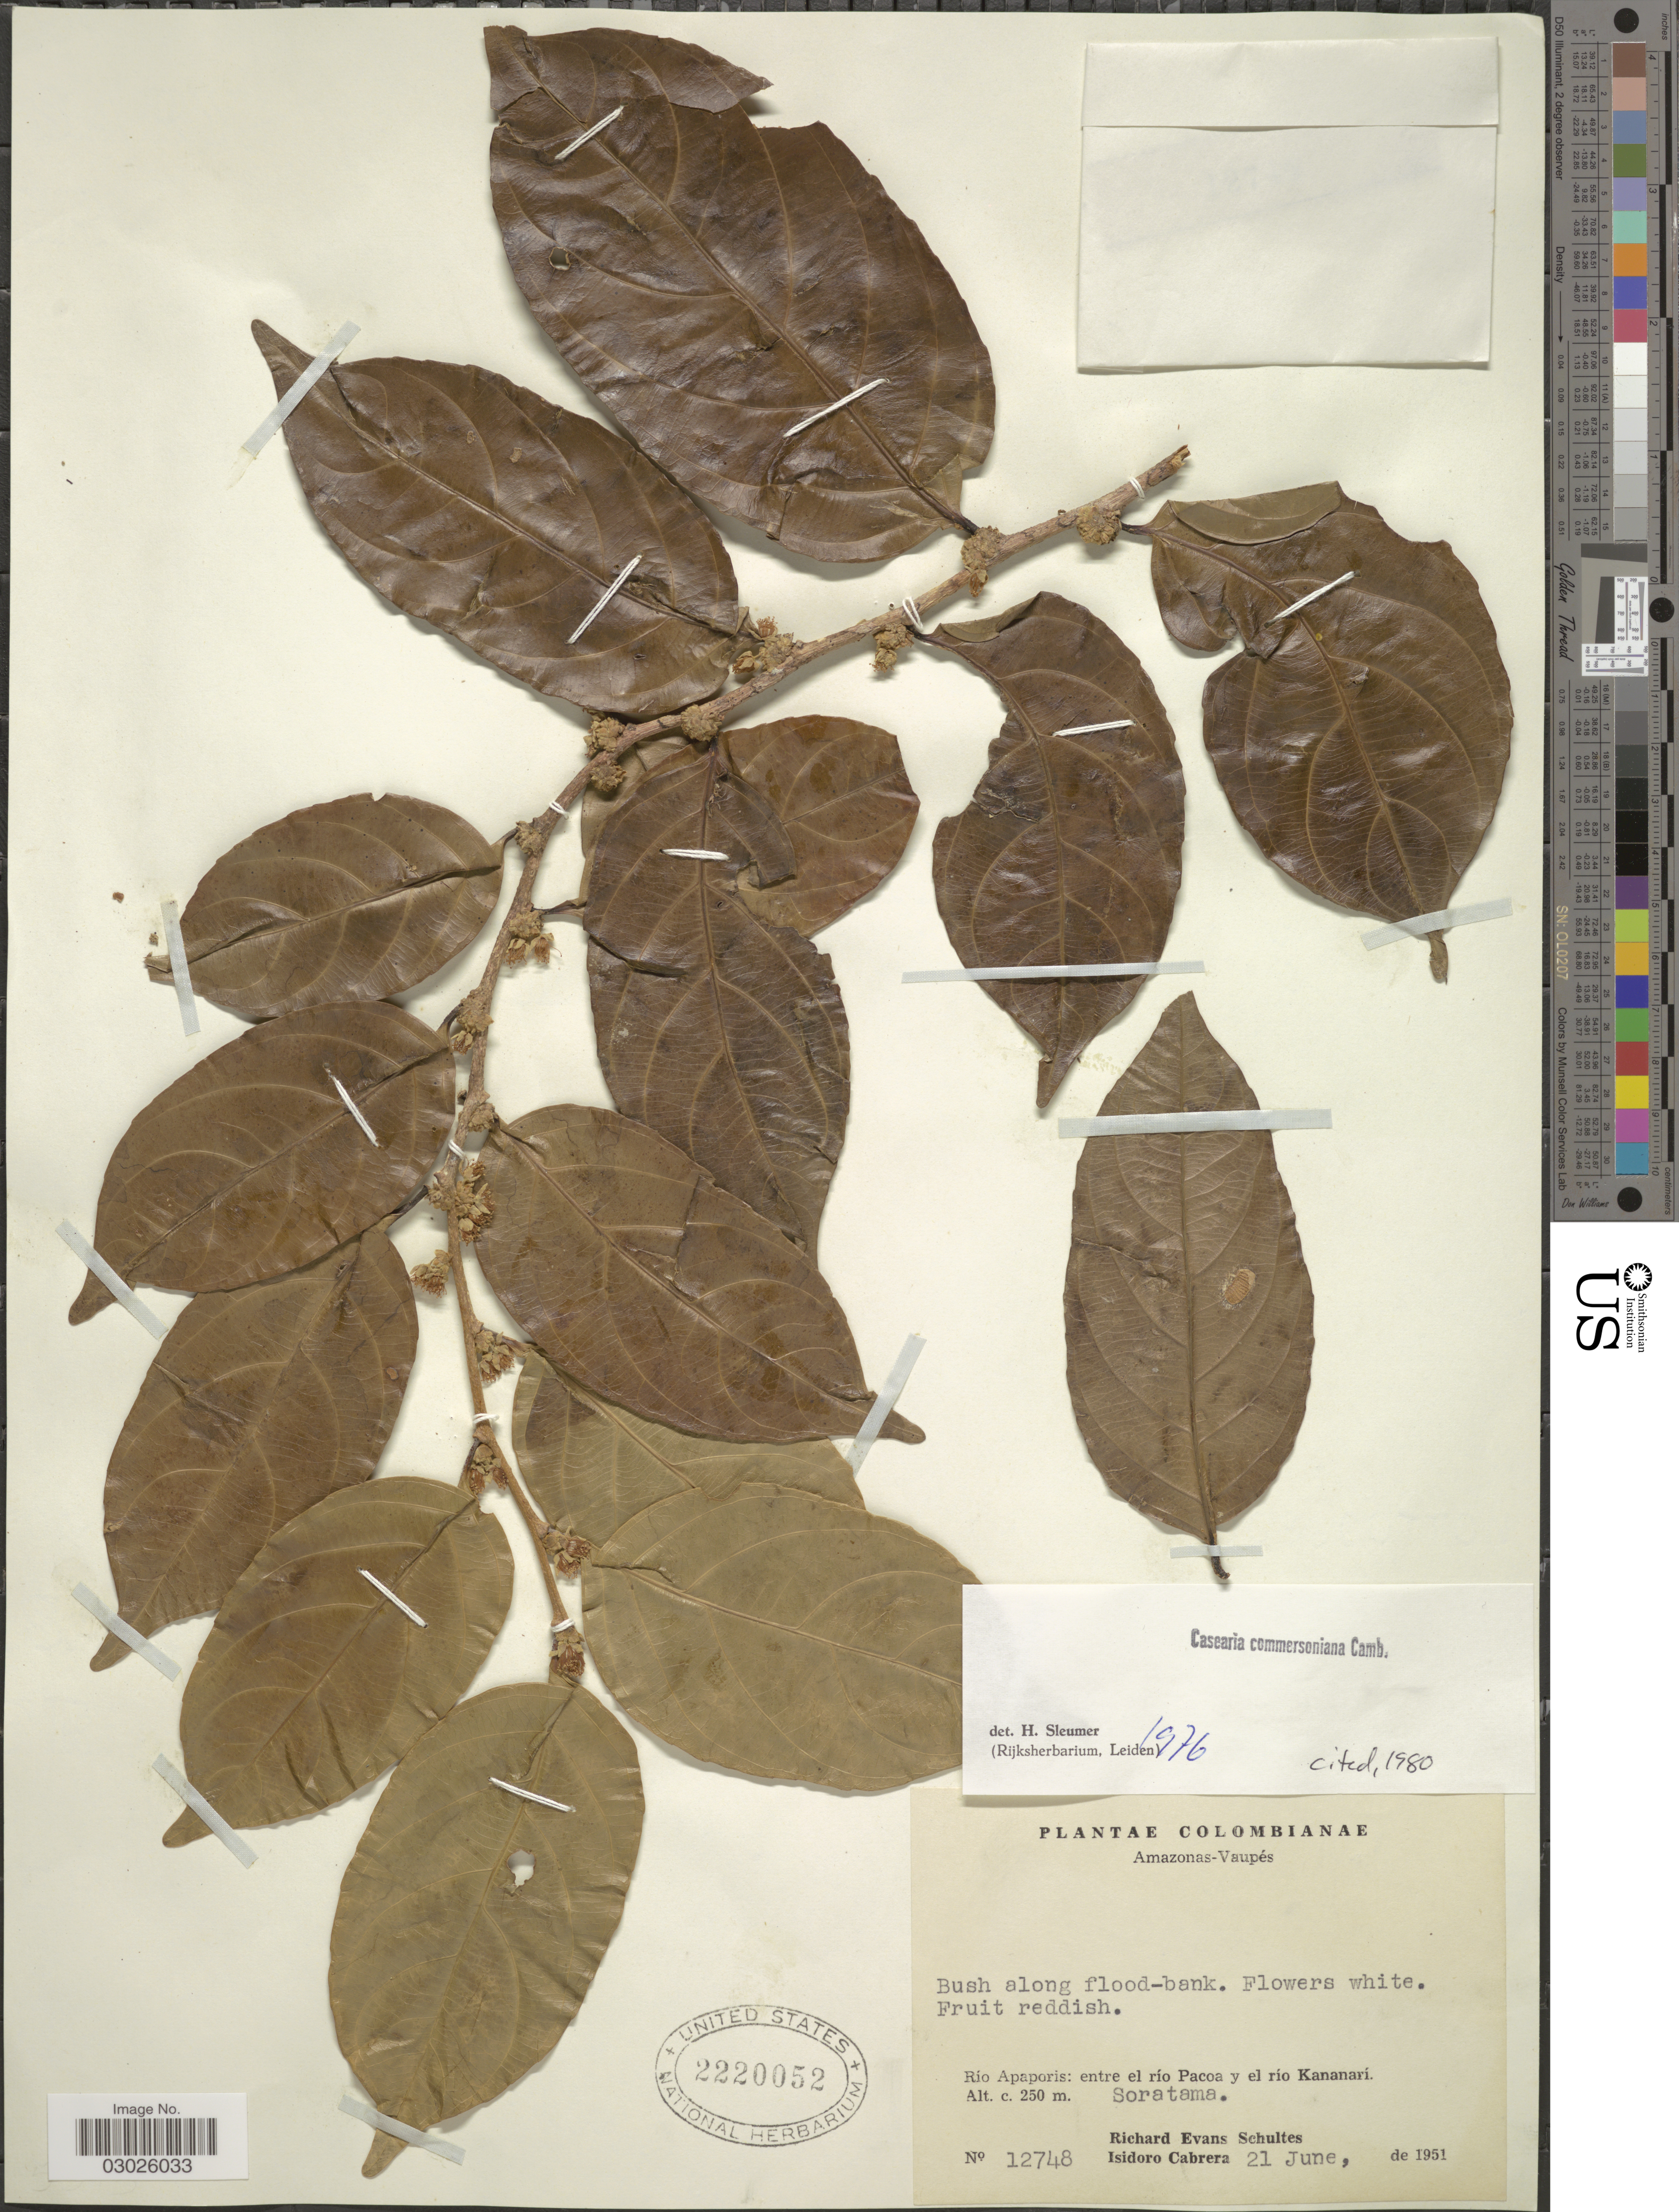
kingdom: Plantae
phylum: Tracheophyta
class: Magnoliopsida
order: Malpighiales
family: Salicaceae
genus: Piparea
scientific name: Piparea dentata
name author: Aubl.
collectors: R. E. Schultes & I. Cabrera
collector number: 12748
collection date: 1951-06-21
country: Colombia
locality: Amazonas-Vaupés. Río Apaporis: entre el río Pacoa y el río Kananarí. Soratama.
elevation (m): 250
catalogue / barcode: US 2220052